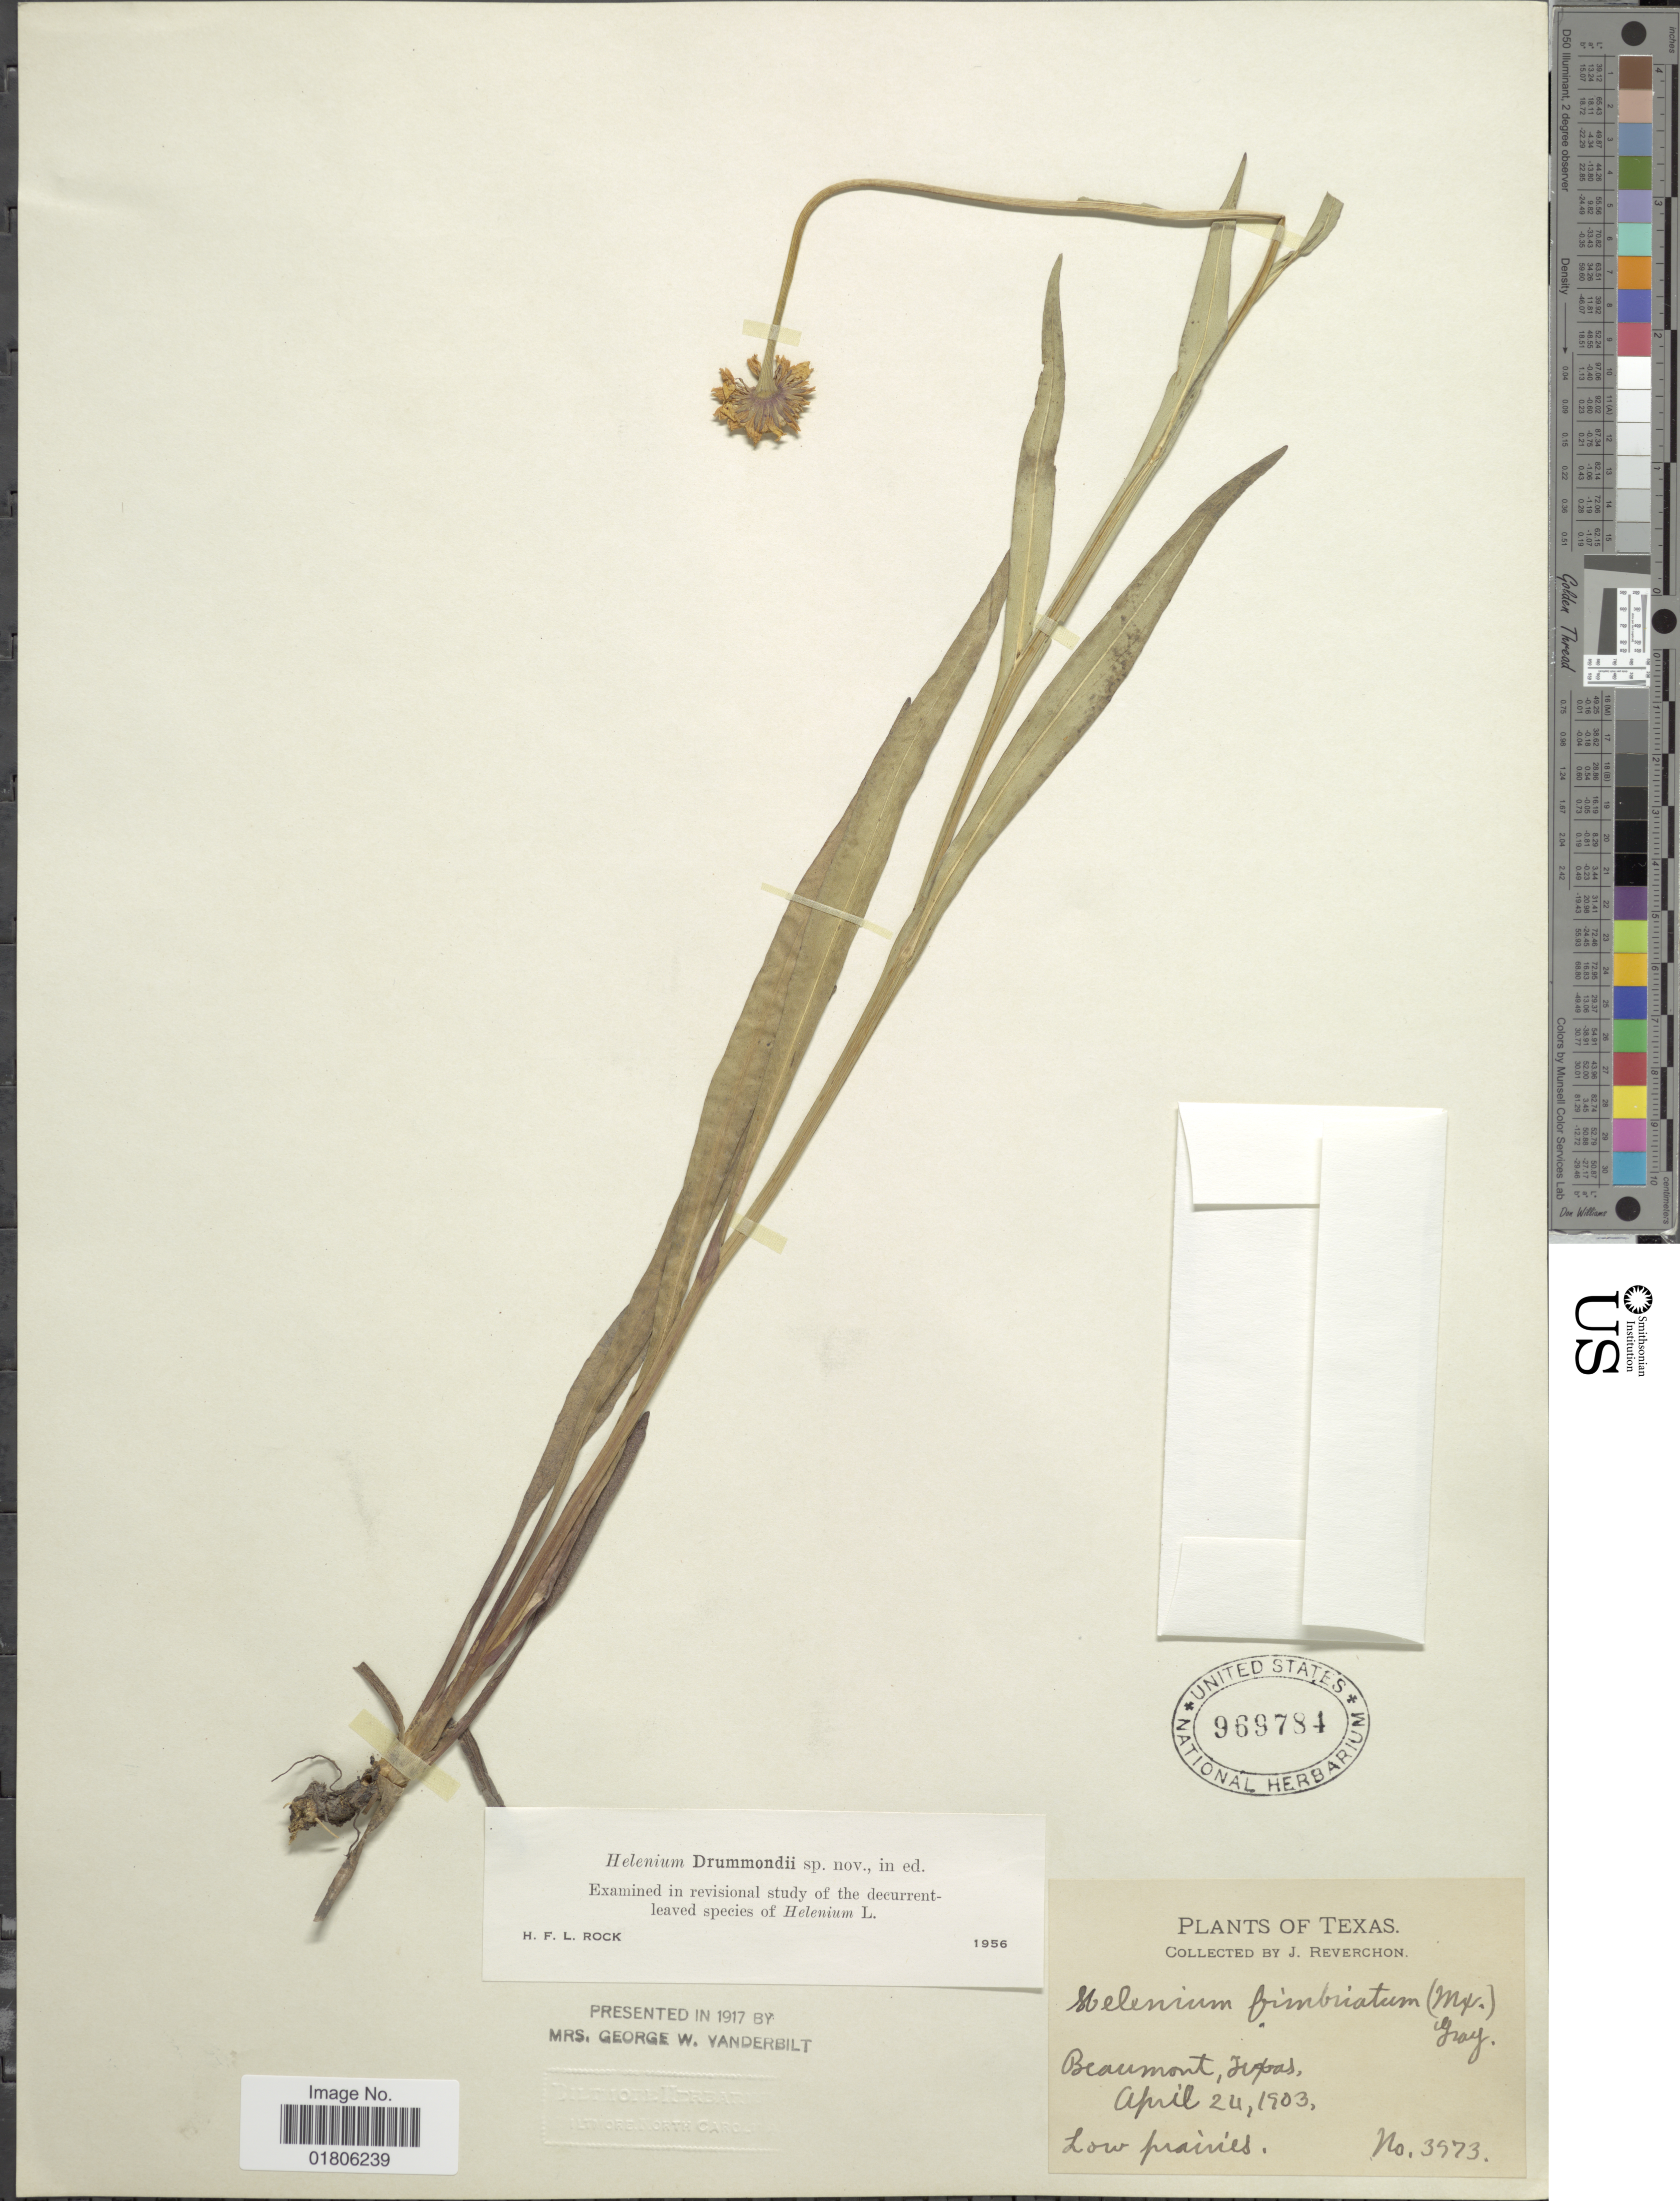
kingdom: Plantae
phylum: Tracheophyta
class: Magnoliopsida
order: Asterales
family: Asteraceae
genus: Helenium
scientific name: Helenium drummondii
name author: H. Rock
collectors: J. Reverchon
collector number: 3973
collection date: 1903-07-24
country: United States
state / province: Texas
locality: Beaumont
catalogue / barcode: US 969784